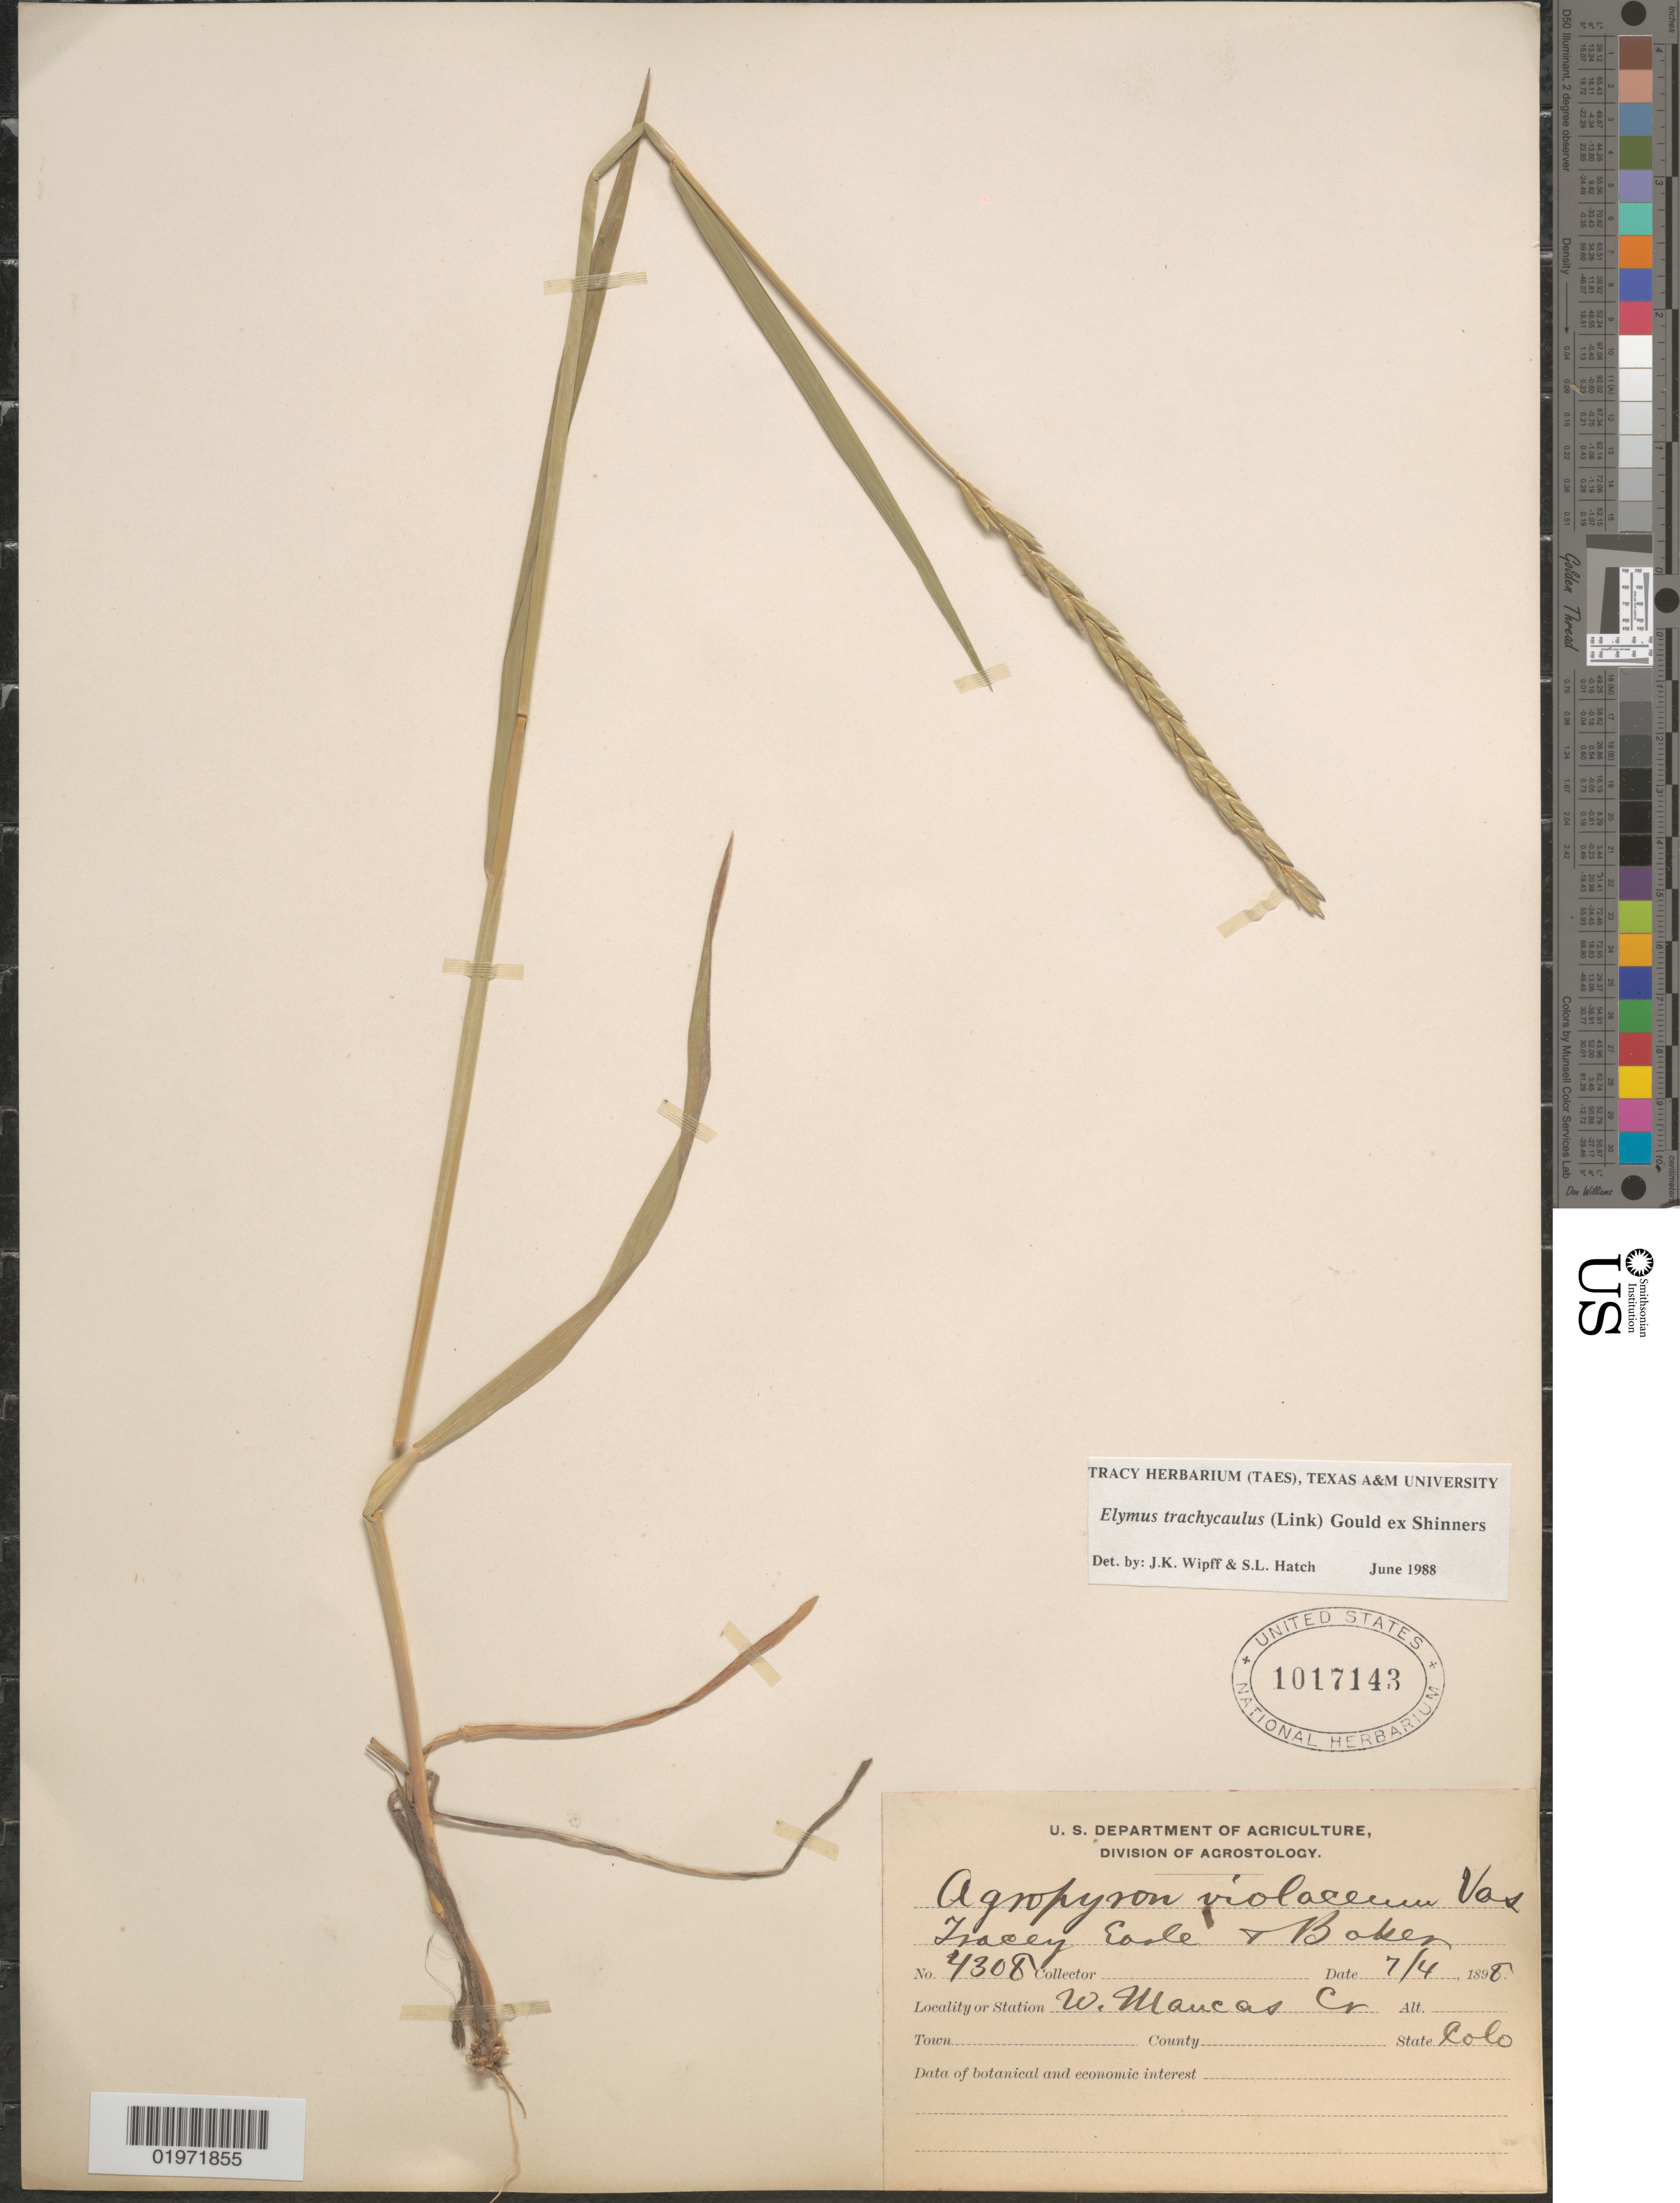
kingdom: Plantae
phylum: Tracheophyta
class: Liliopsida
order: Poales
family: Poaceae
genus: Elymus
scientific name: Elymus trachycaulus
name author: (Link) Gould ex Shinners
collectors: Tracey, -. Earle & -- Baker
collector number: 4308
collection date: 1898-07-04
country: United States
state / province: Colorado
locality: W. Mancas Cr.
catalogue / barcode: US 1017143